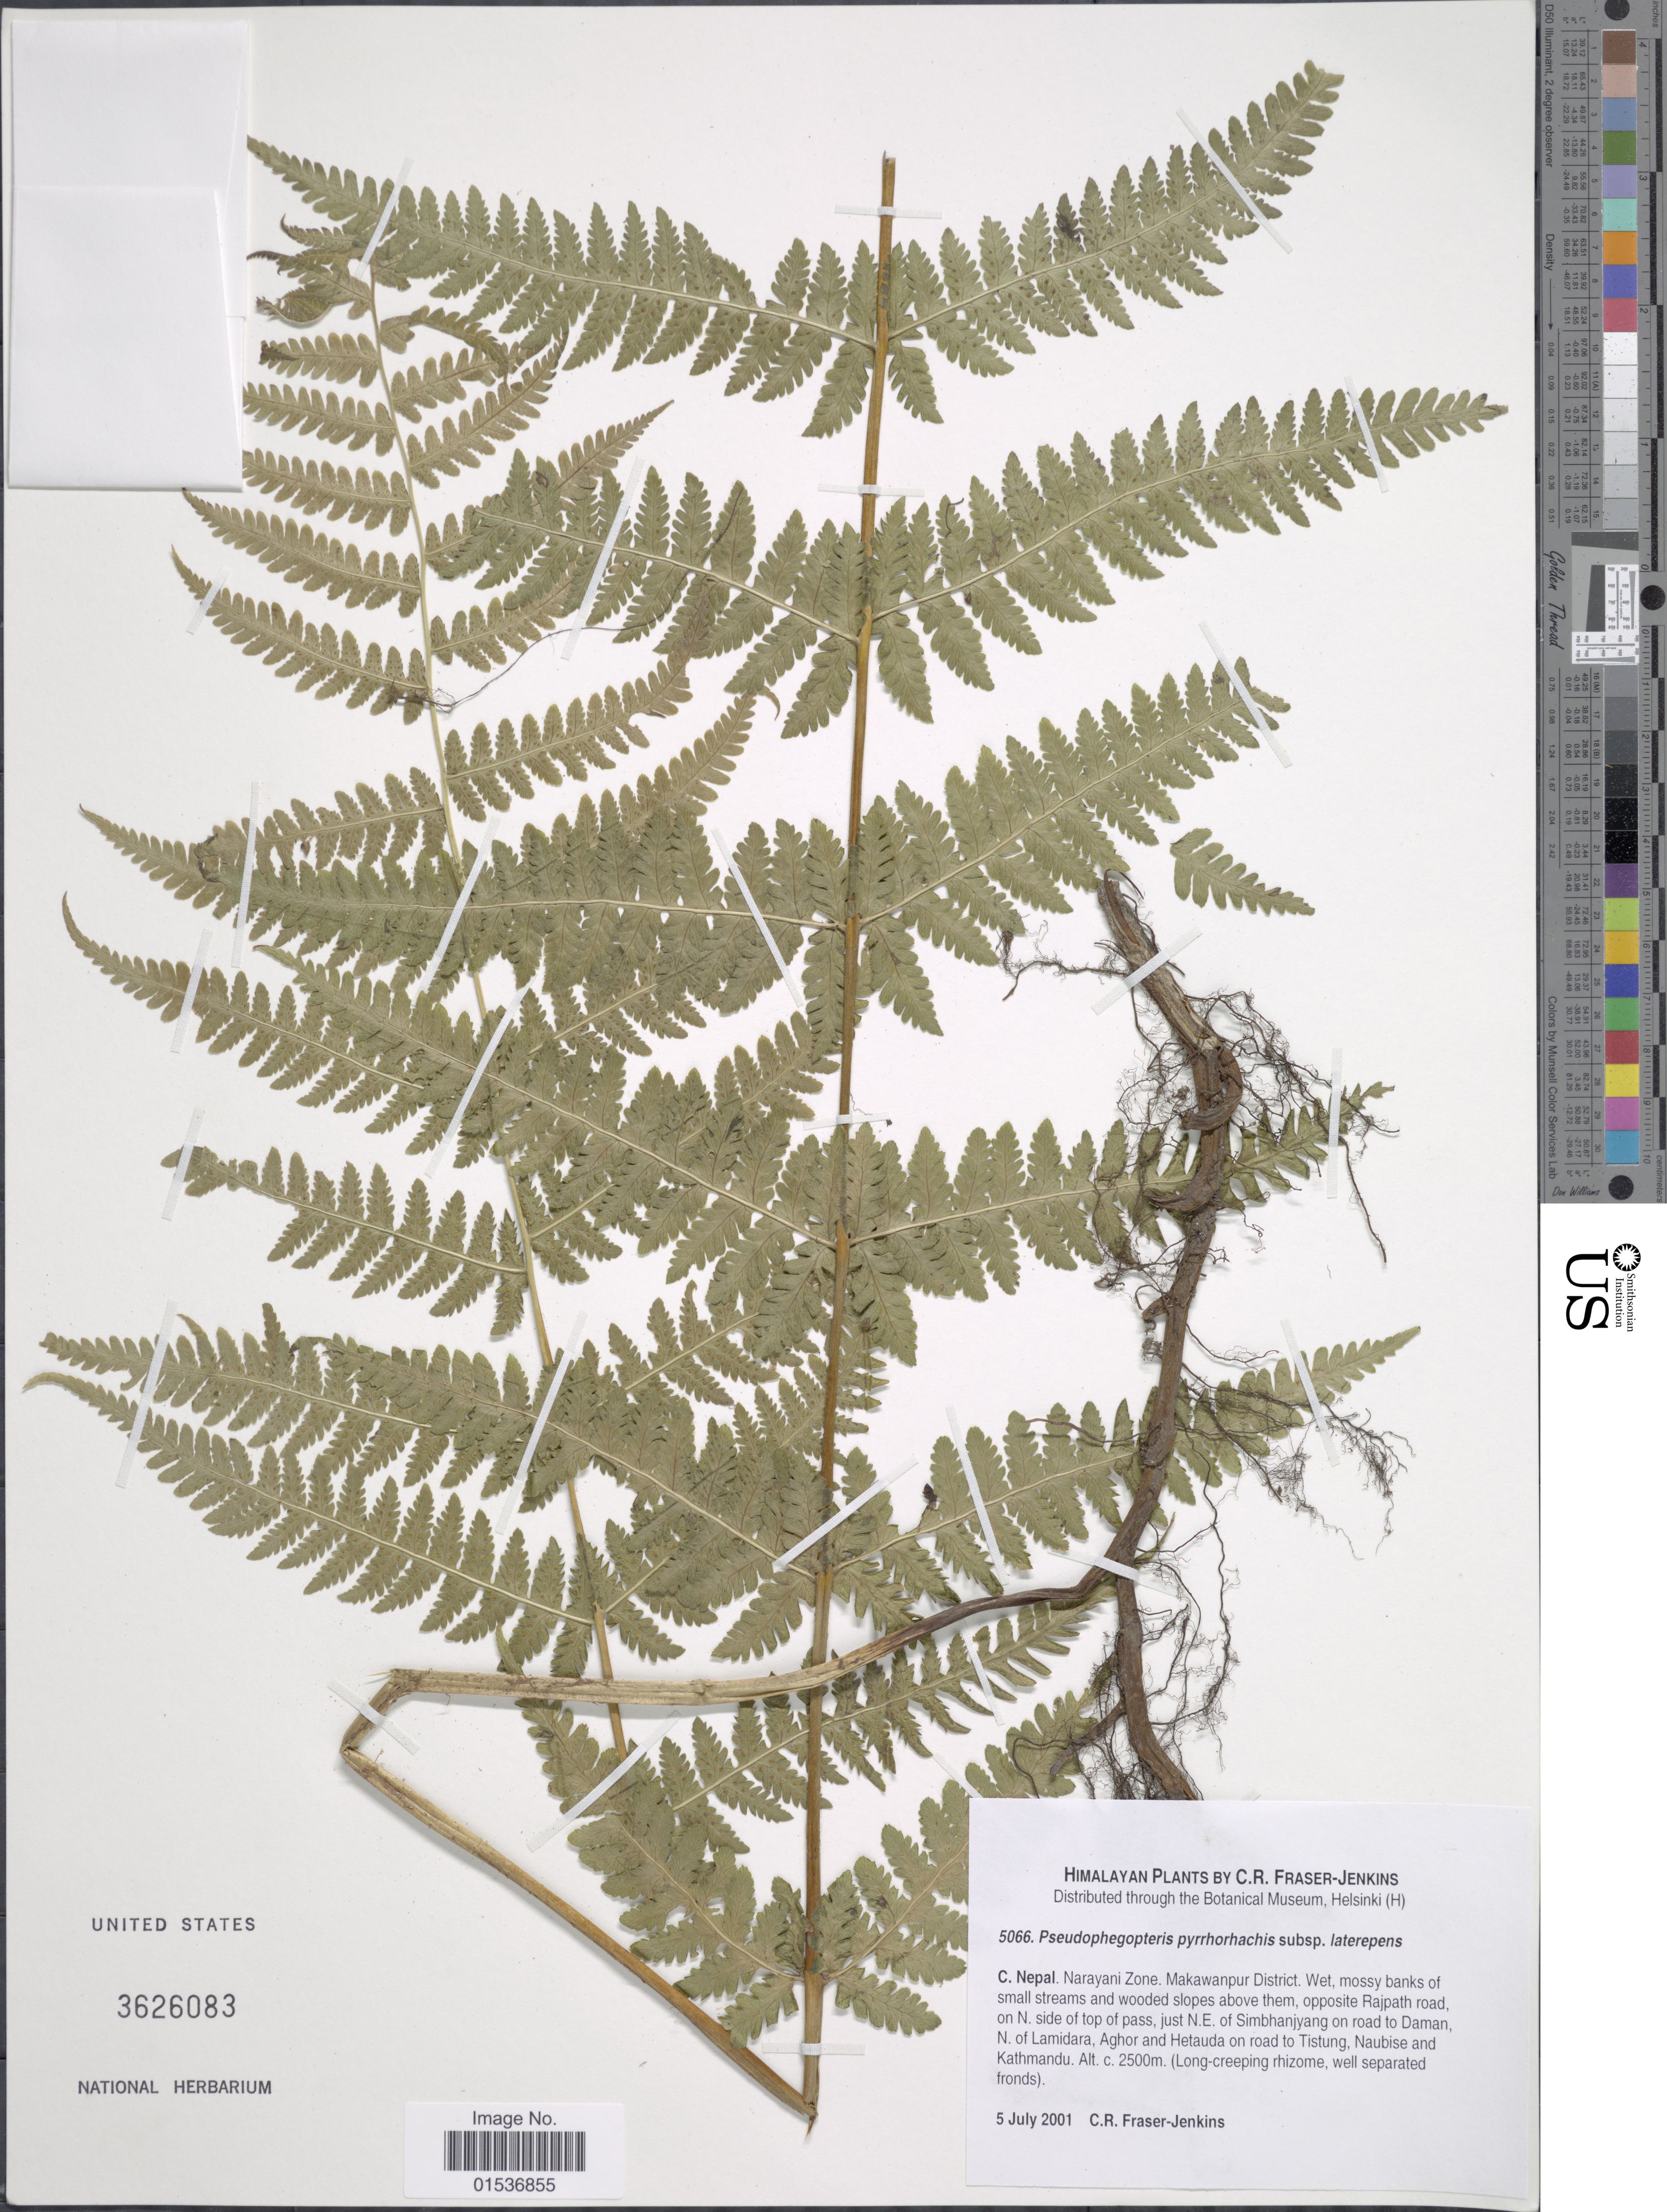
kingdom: Plantae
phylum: Tracheophyta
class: Polypodiopsida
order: Polypodiales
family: Thelypteridaceae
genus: Pseudophegopteris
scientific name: Pseudophegopteris pyrrhorachis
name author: (Kunze) Ching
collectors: C. R. Fraser-Jenkins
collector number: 5066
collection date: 2001-07-05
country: Nepal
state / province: Narayani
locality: Himalayan, C. Nepal. Narayani Zone. Makawanpur District. opposite Rajpath road, on N. side of top of pass, just N.E of Simbhanjyang on road to Daman, N. of Lamidara, Aghor and Hetauda on road to Tistung, Naubiise and Kathmandu.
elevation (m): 2500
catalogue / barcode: US 3626083